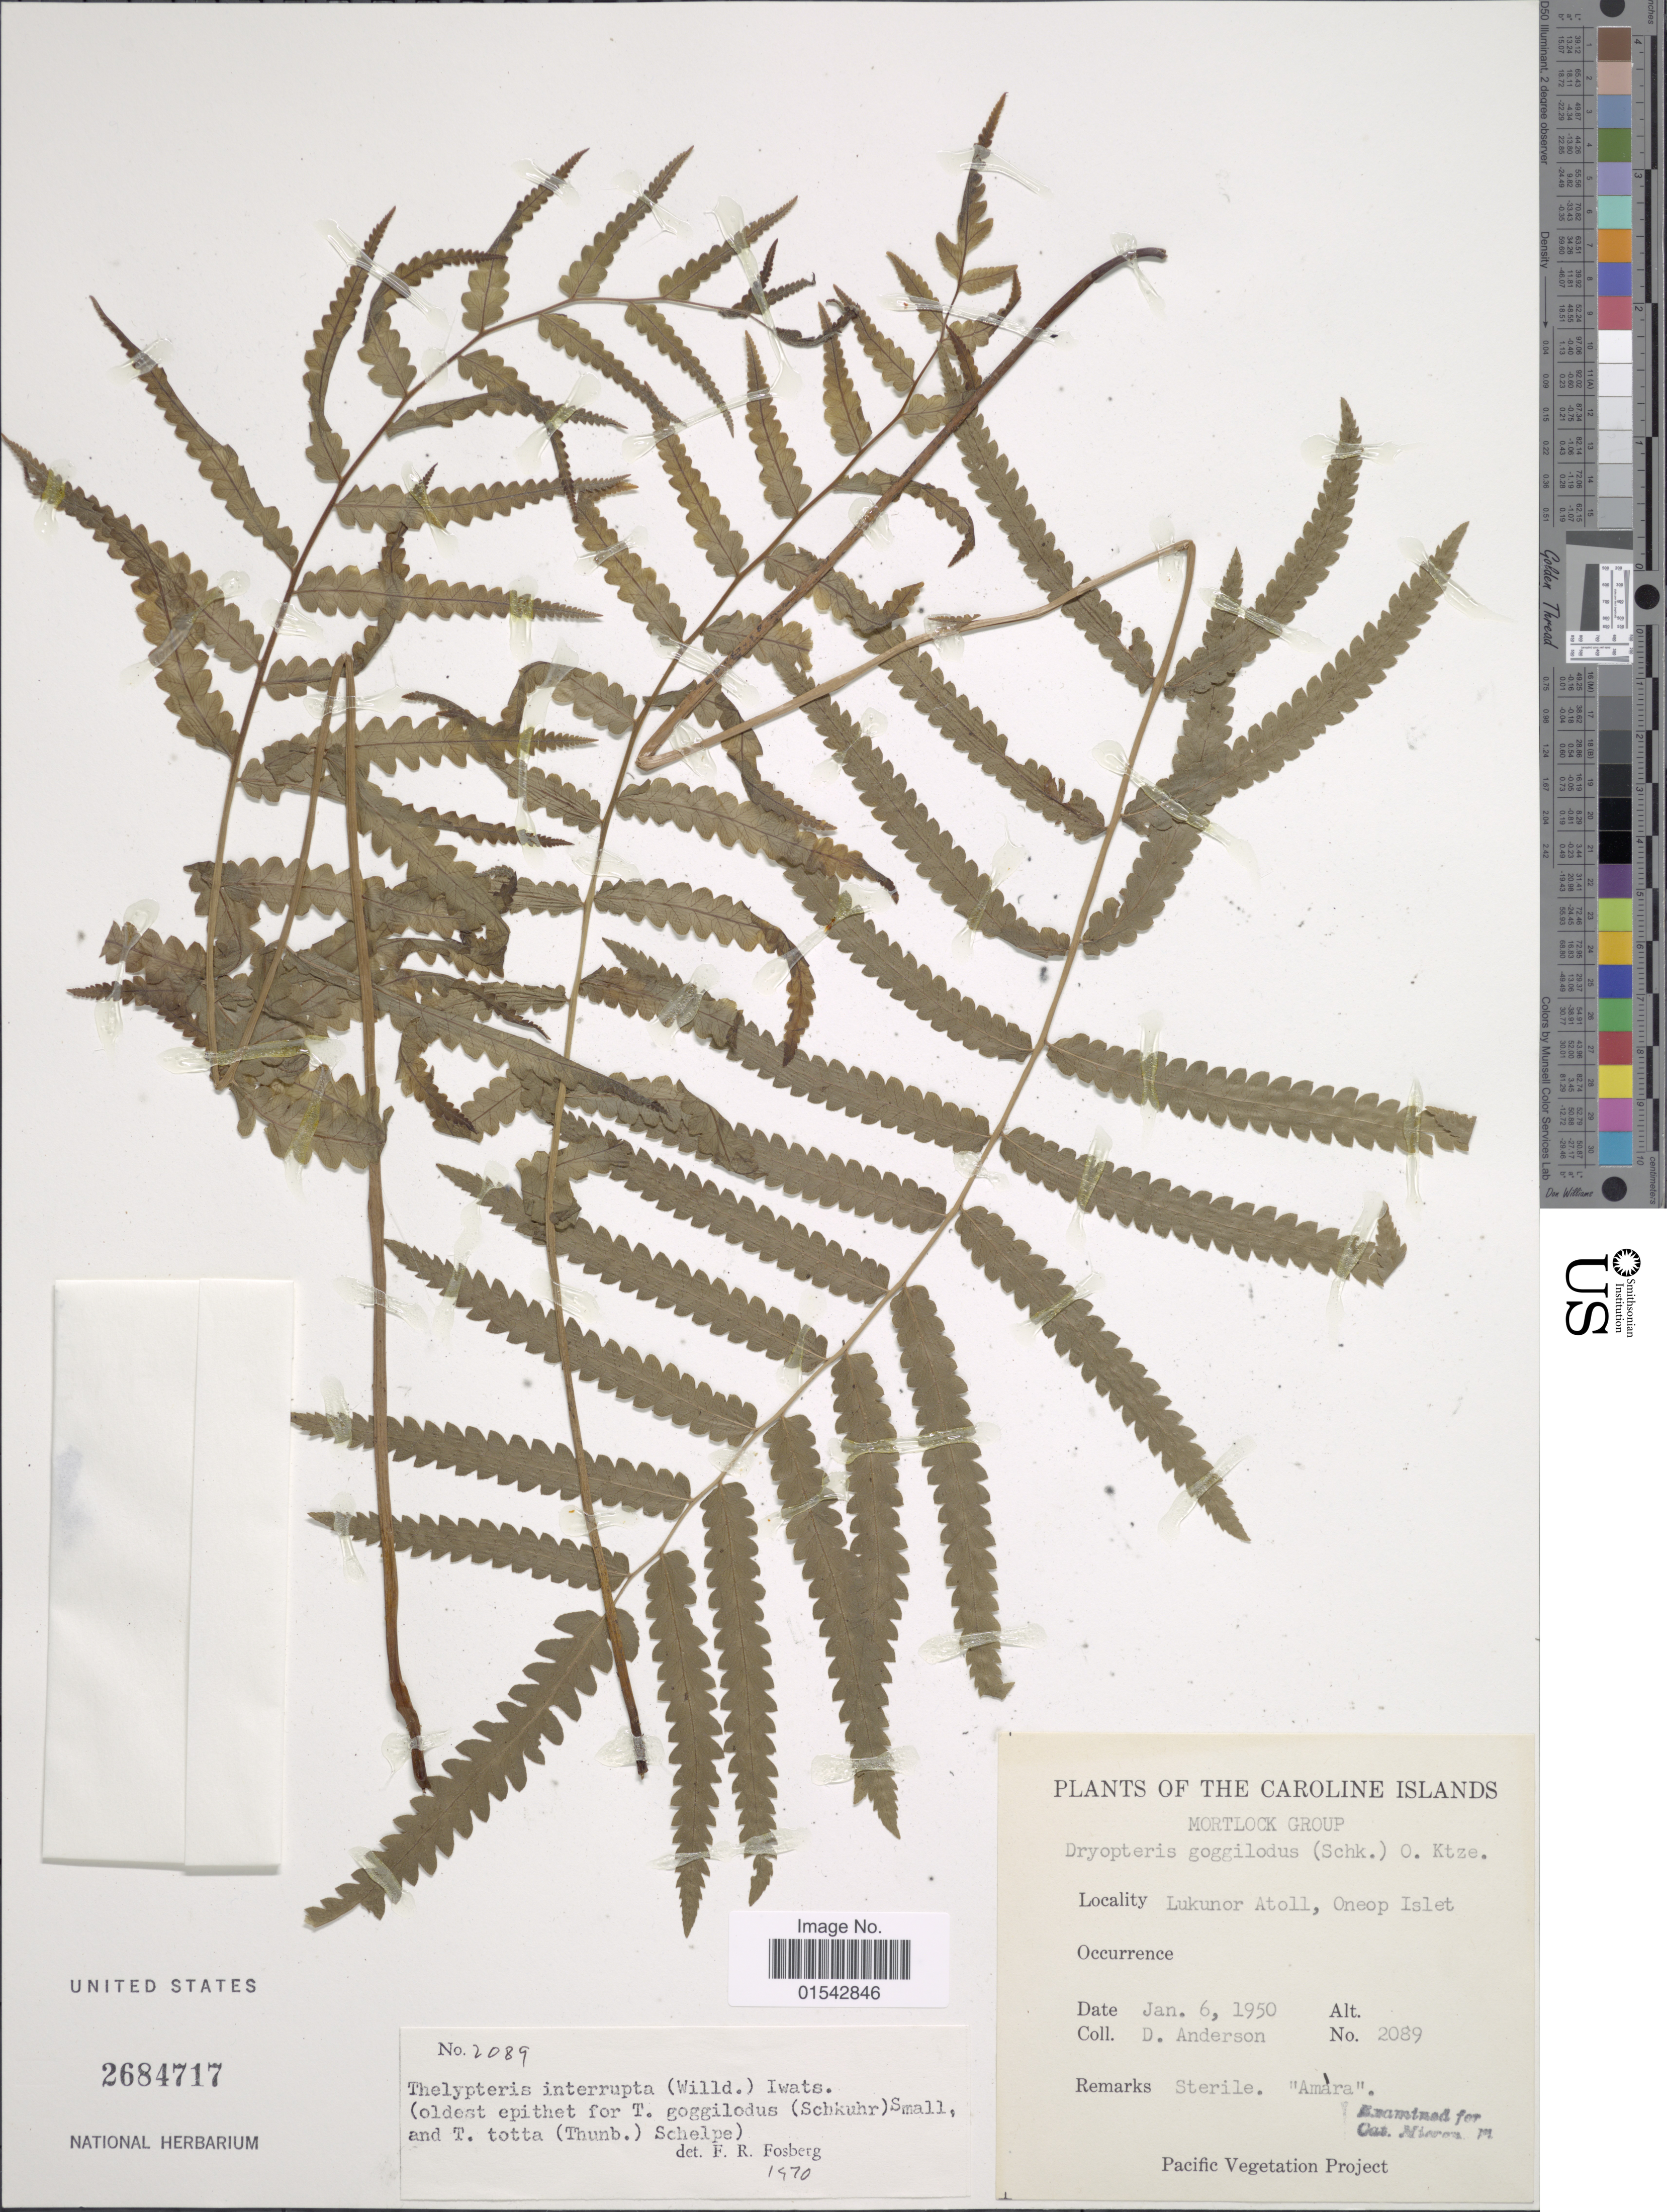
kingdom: Plantae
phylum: Tracheophyta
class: Polypodiopsida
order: Polypodiales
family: Thelypteridaceae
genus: Cyclosorus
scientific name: Cyclosorus interruptus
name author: (Willd.) H. Itô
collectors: D. Anderson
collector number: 2089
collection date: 1950-01-06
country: Micronesia, Federated States of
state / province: Truk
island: Lukunor Atoll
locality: Caroline Islands, Lukunor Atoll, Oneop Islet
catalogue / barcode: US 2684717